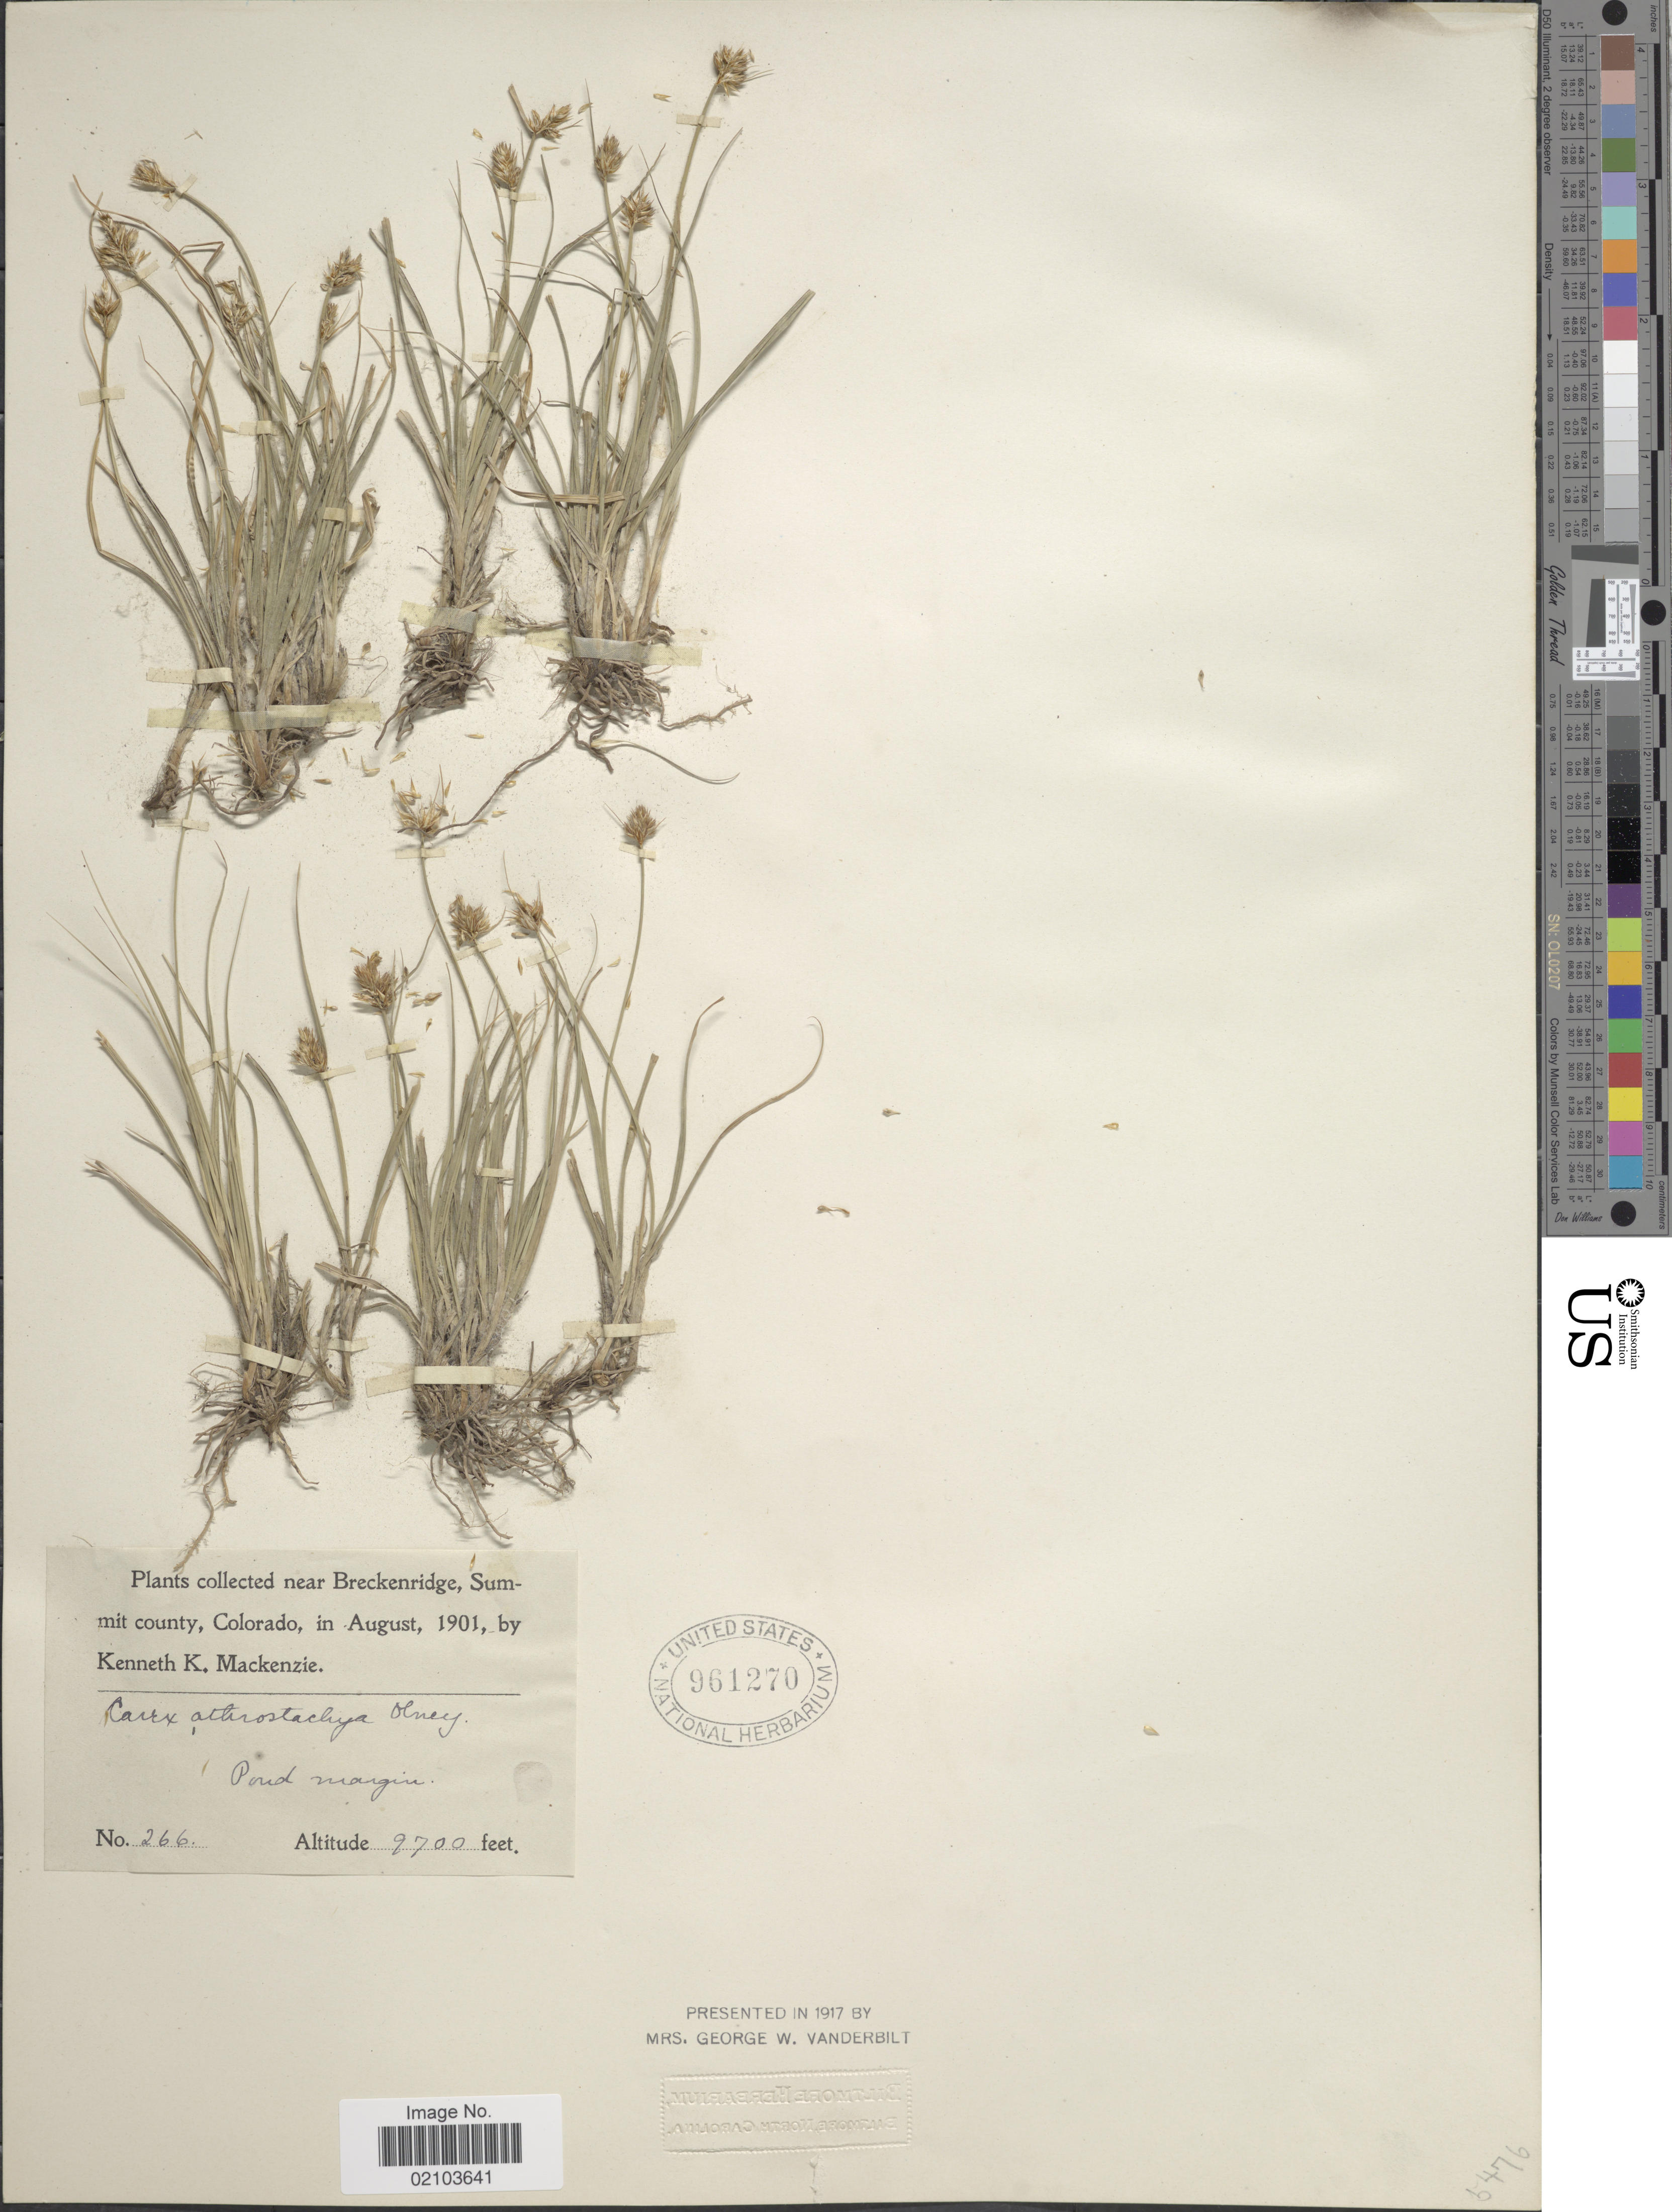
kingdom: Plantae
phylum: Tracheophyta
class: Liliopsida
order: Poales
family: Cyperaceae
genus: Carex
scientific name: Carex athrostachya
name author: Olney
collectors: K. K. Mackenzie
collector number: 266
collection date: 1901-08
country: United States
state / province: Colorado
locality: Near Breckenridge, Summit County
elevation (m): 2957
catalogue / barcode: US 961270